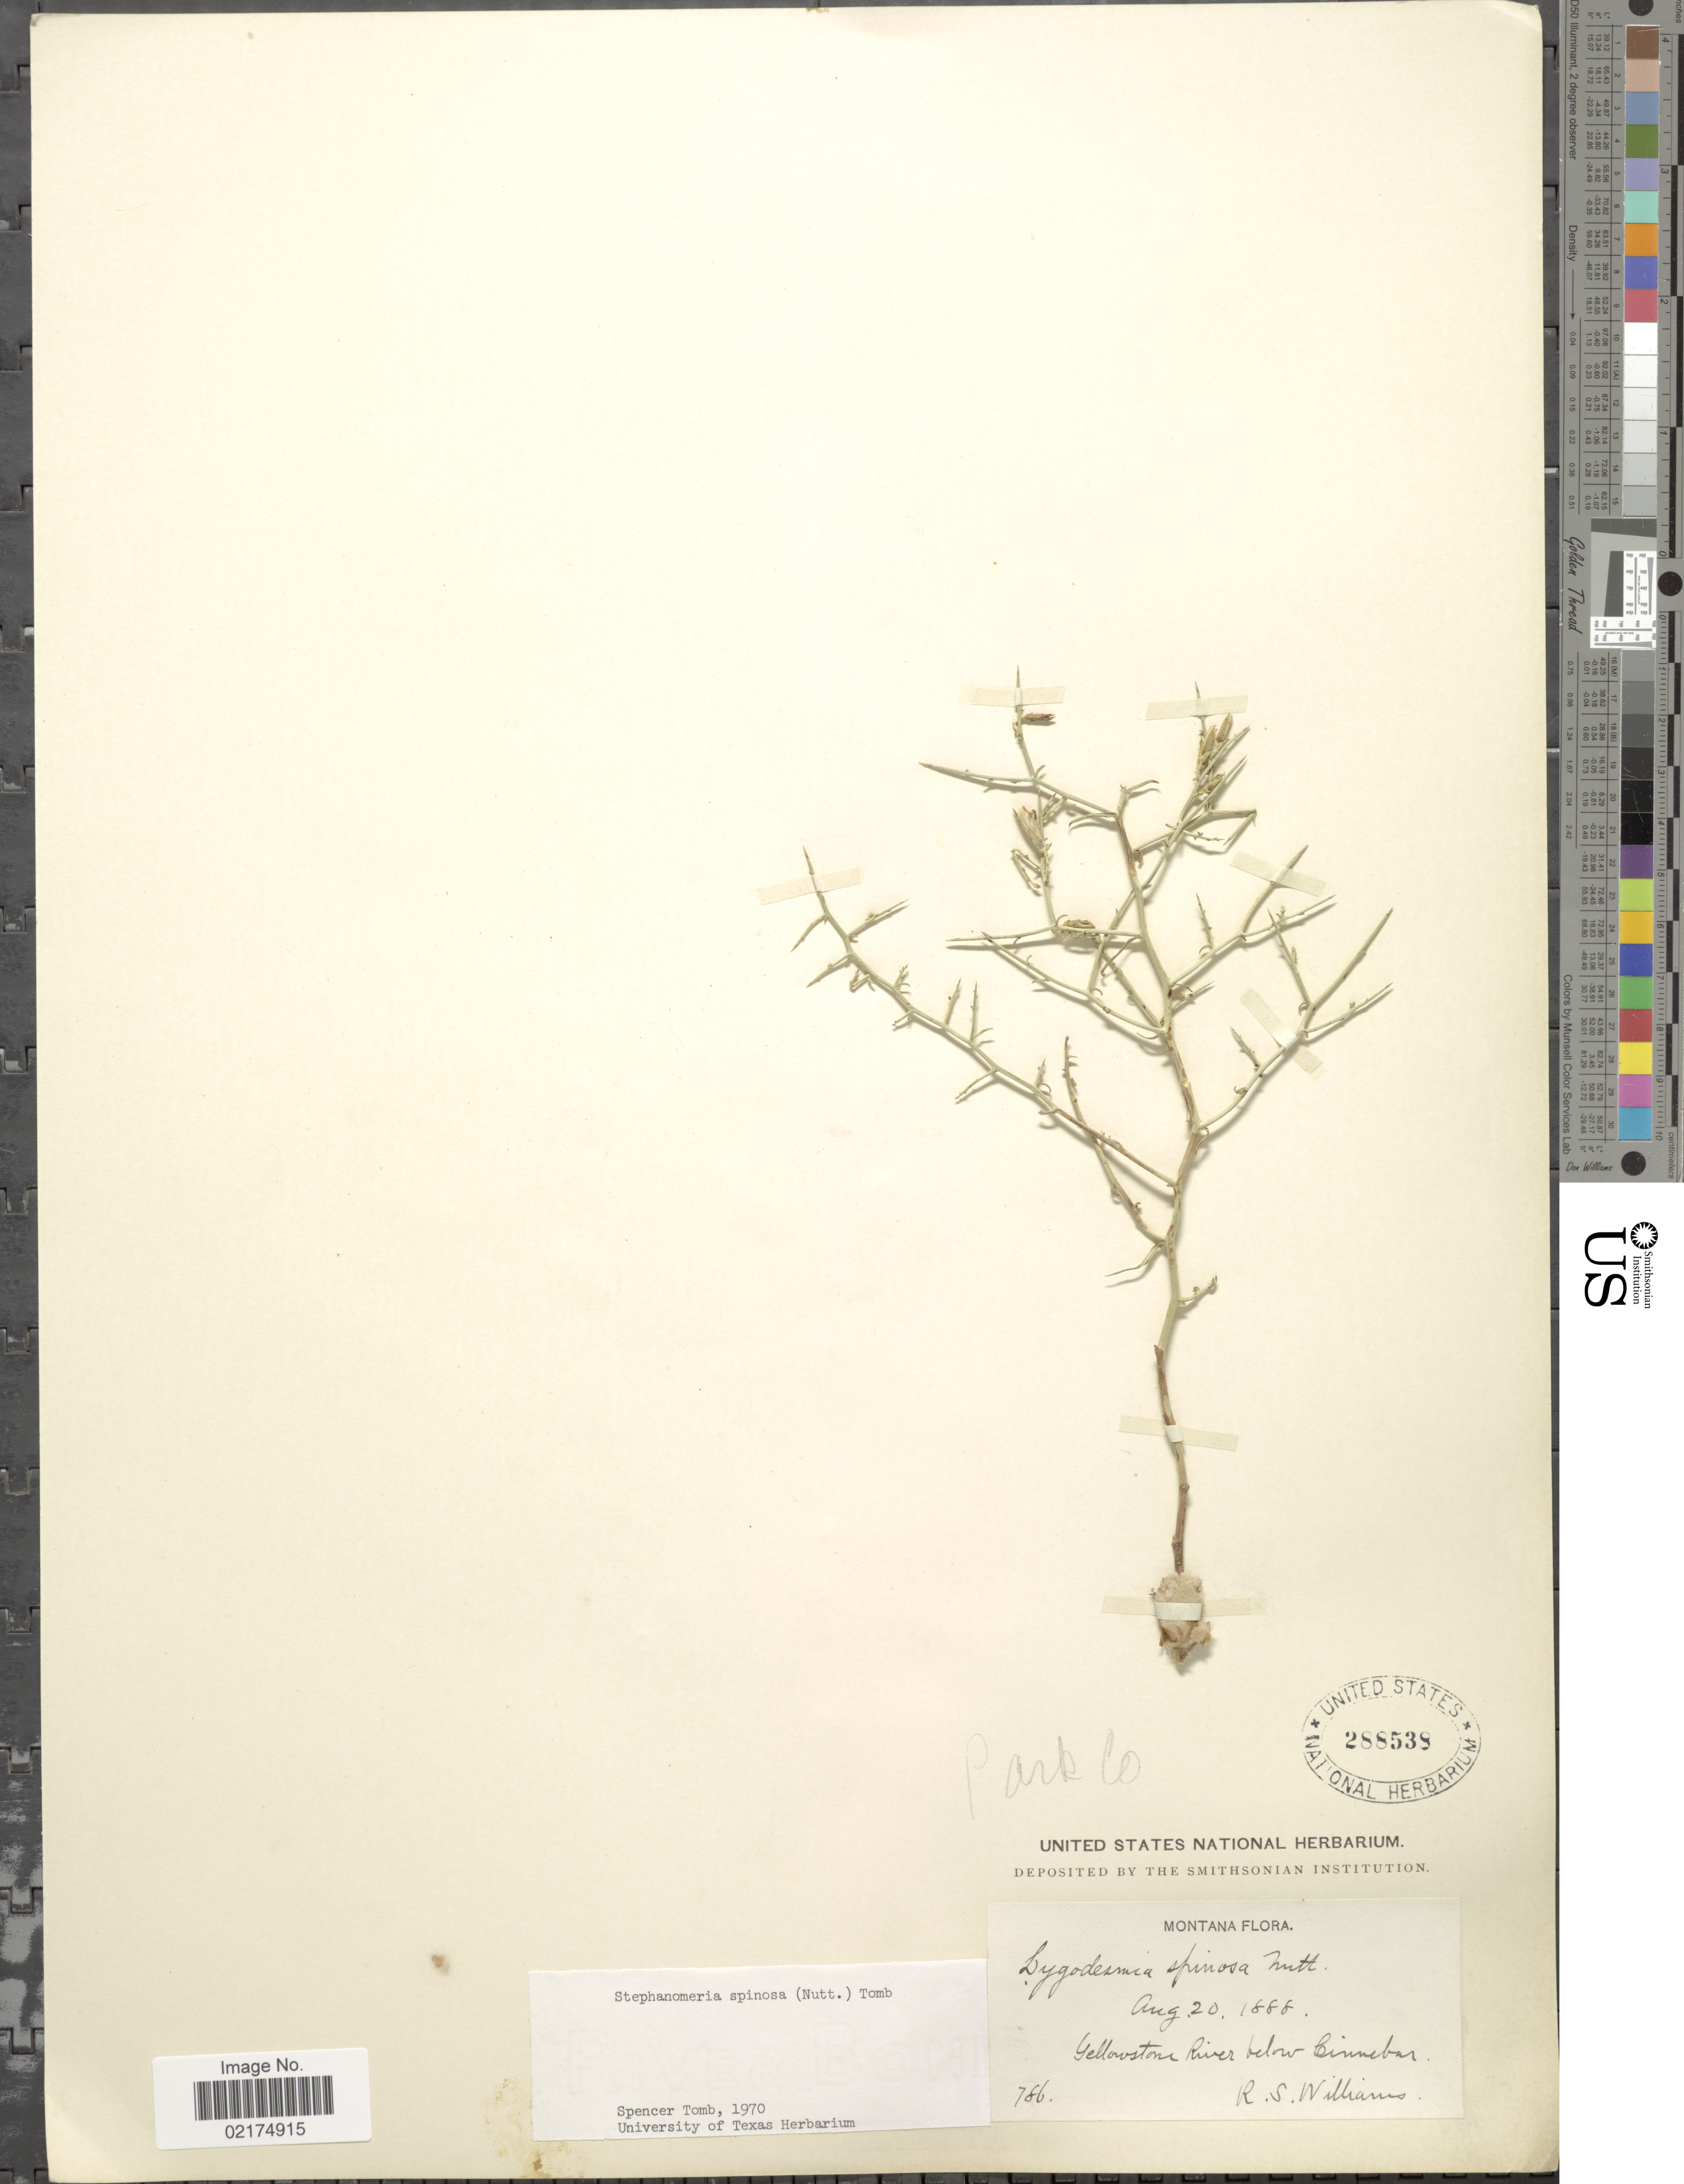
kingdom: Plantae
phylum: Tracheophyta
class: Magnoliopsida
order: Asterales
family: Asteraceae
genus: Pleiacanthus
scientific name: Pleiacanthus spinosus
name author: (Nutt.) Rydb.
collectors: R. S. Williams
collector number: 786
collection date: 1888-08-20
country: United States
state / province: Montana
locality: Yellowstone River below Cinnebar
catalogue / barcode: US 288538